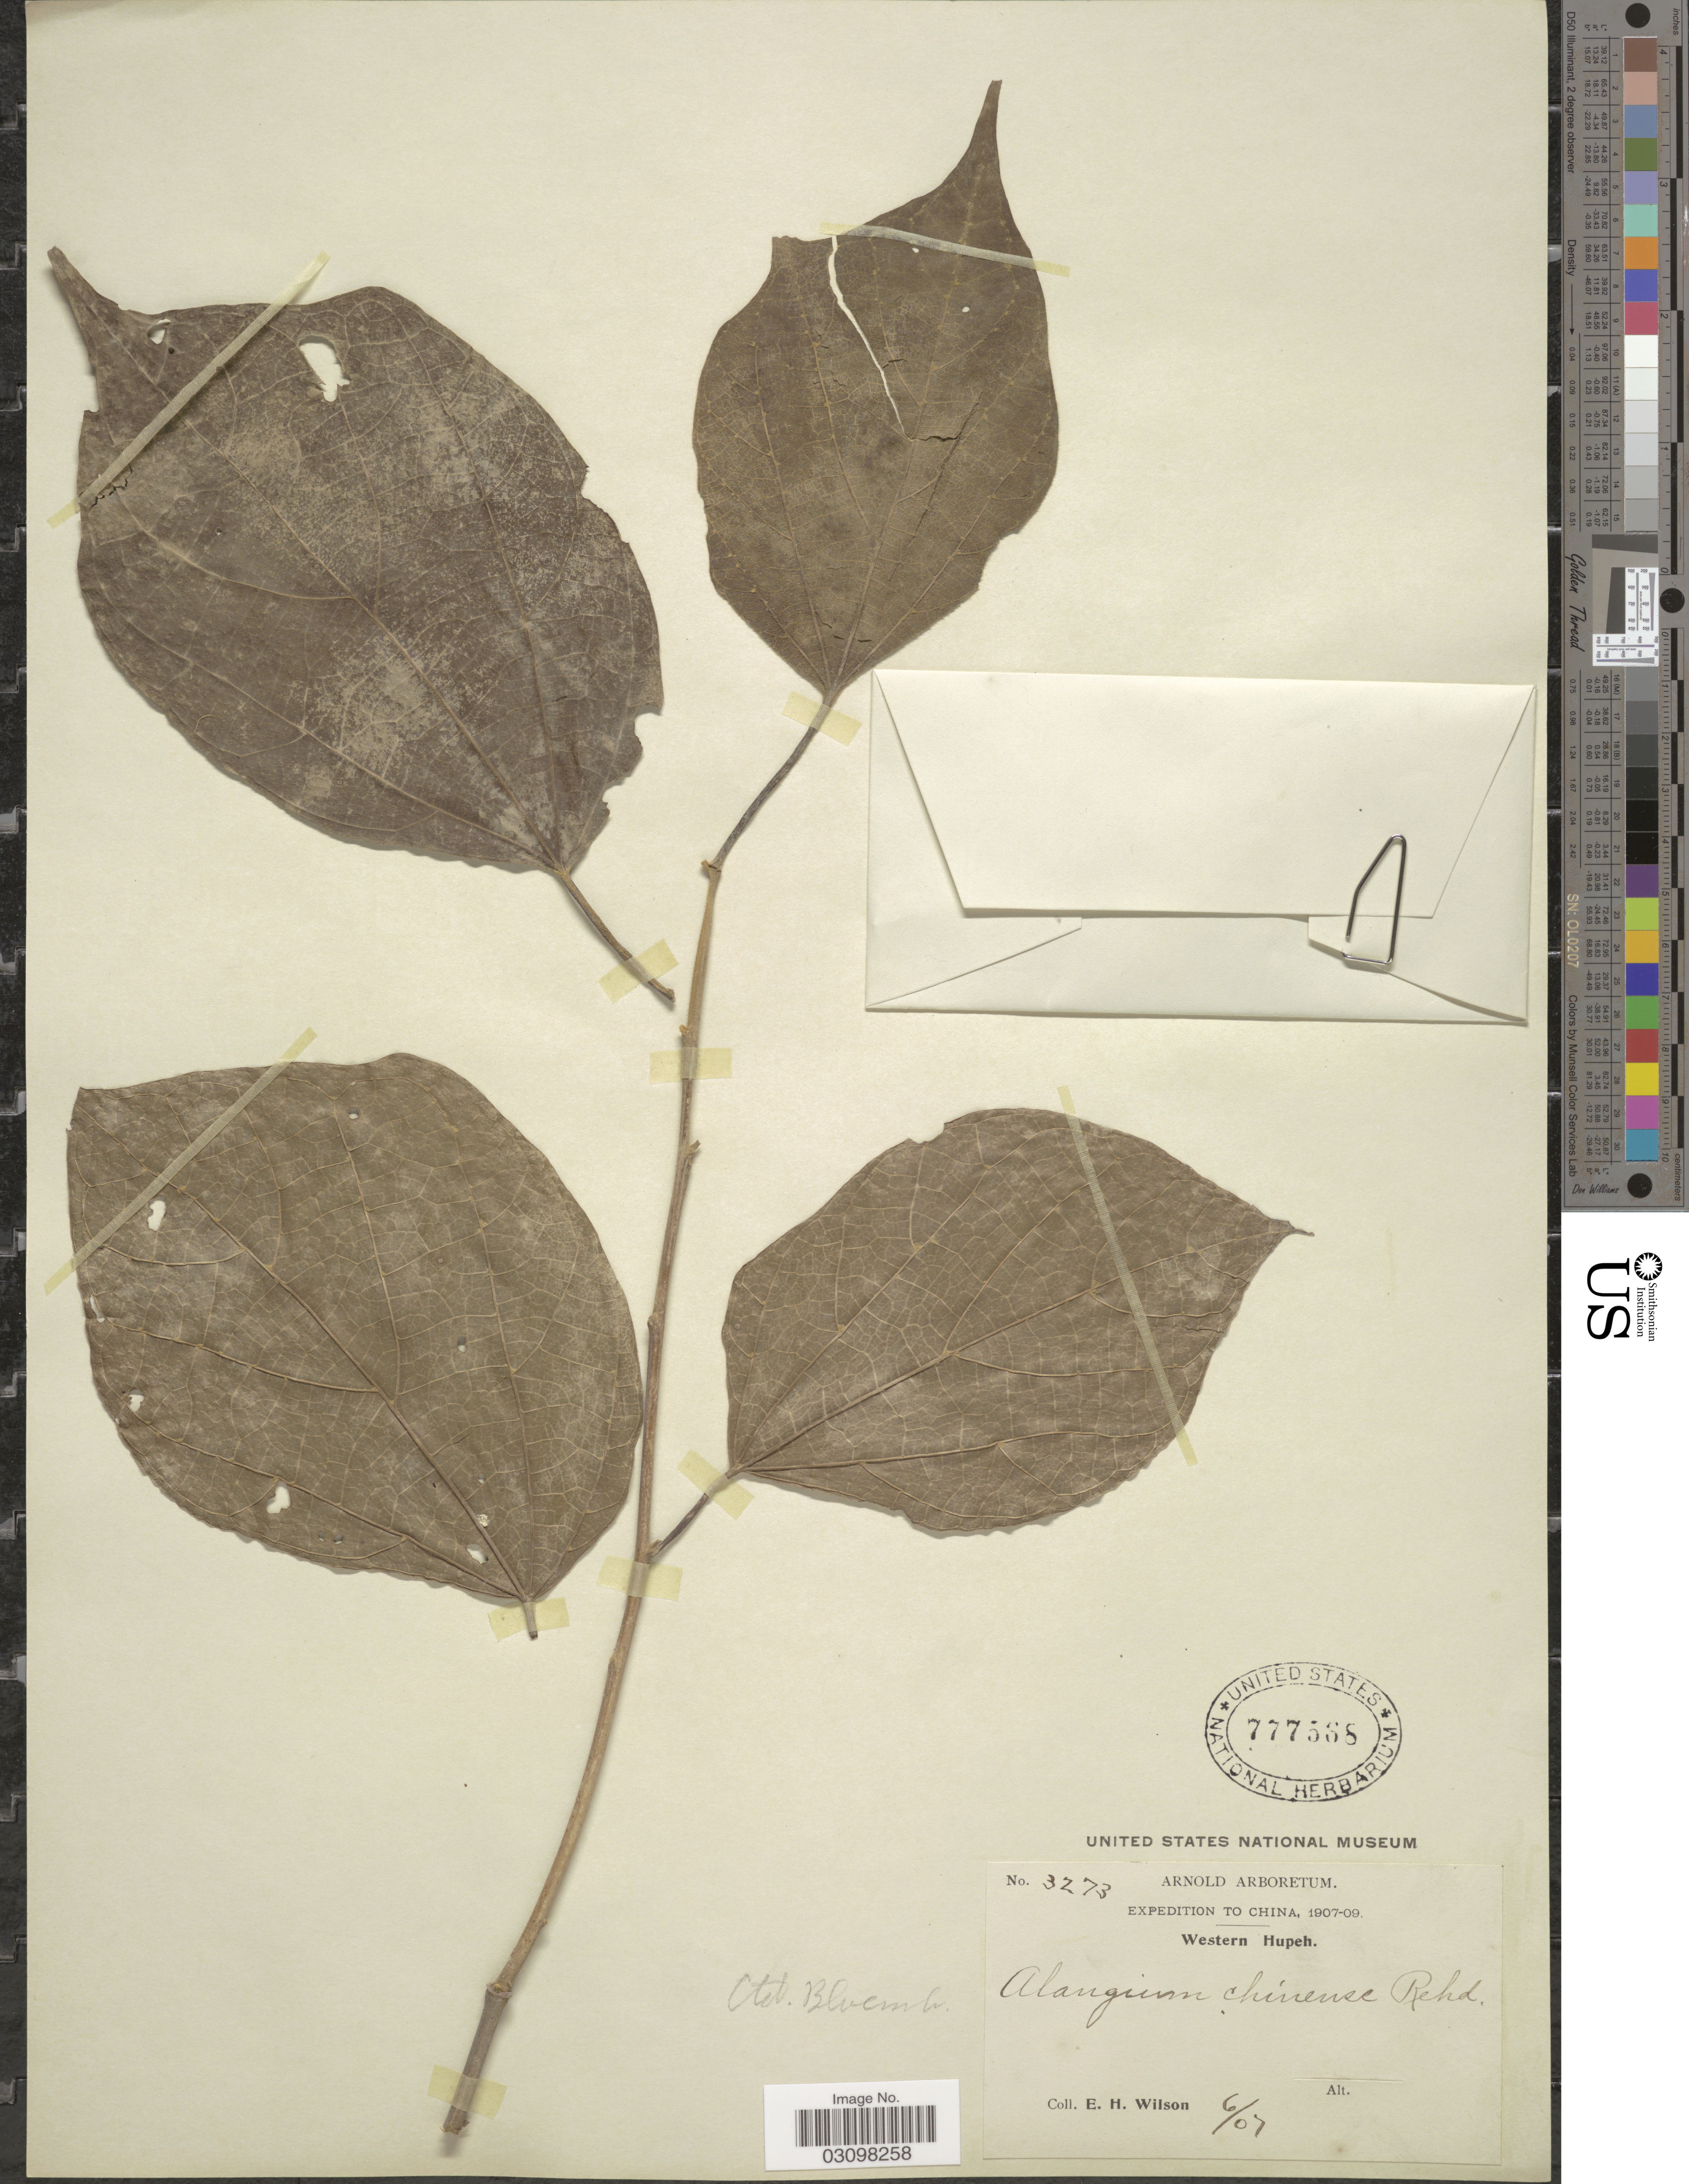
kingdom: Plantae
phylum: Tracheophyta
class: Magnoliopsida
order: Cornales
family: Cornaceae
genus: Alangium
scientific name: Alangium chinense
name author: (Harms) Rehder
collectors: E. Wilson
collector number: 3273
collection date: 1907-06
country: China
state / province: Hubei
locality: Western Hupeh.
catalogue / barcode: US 777568